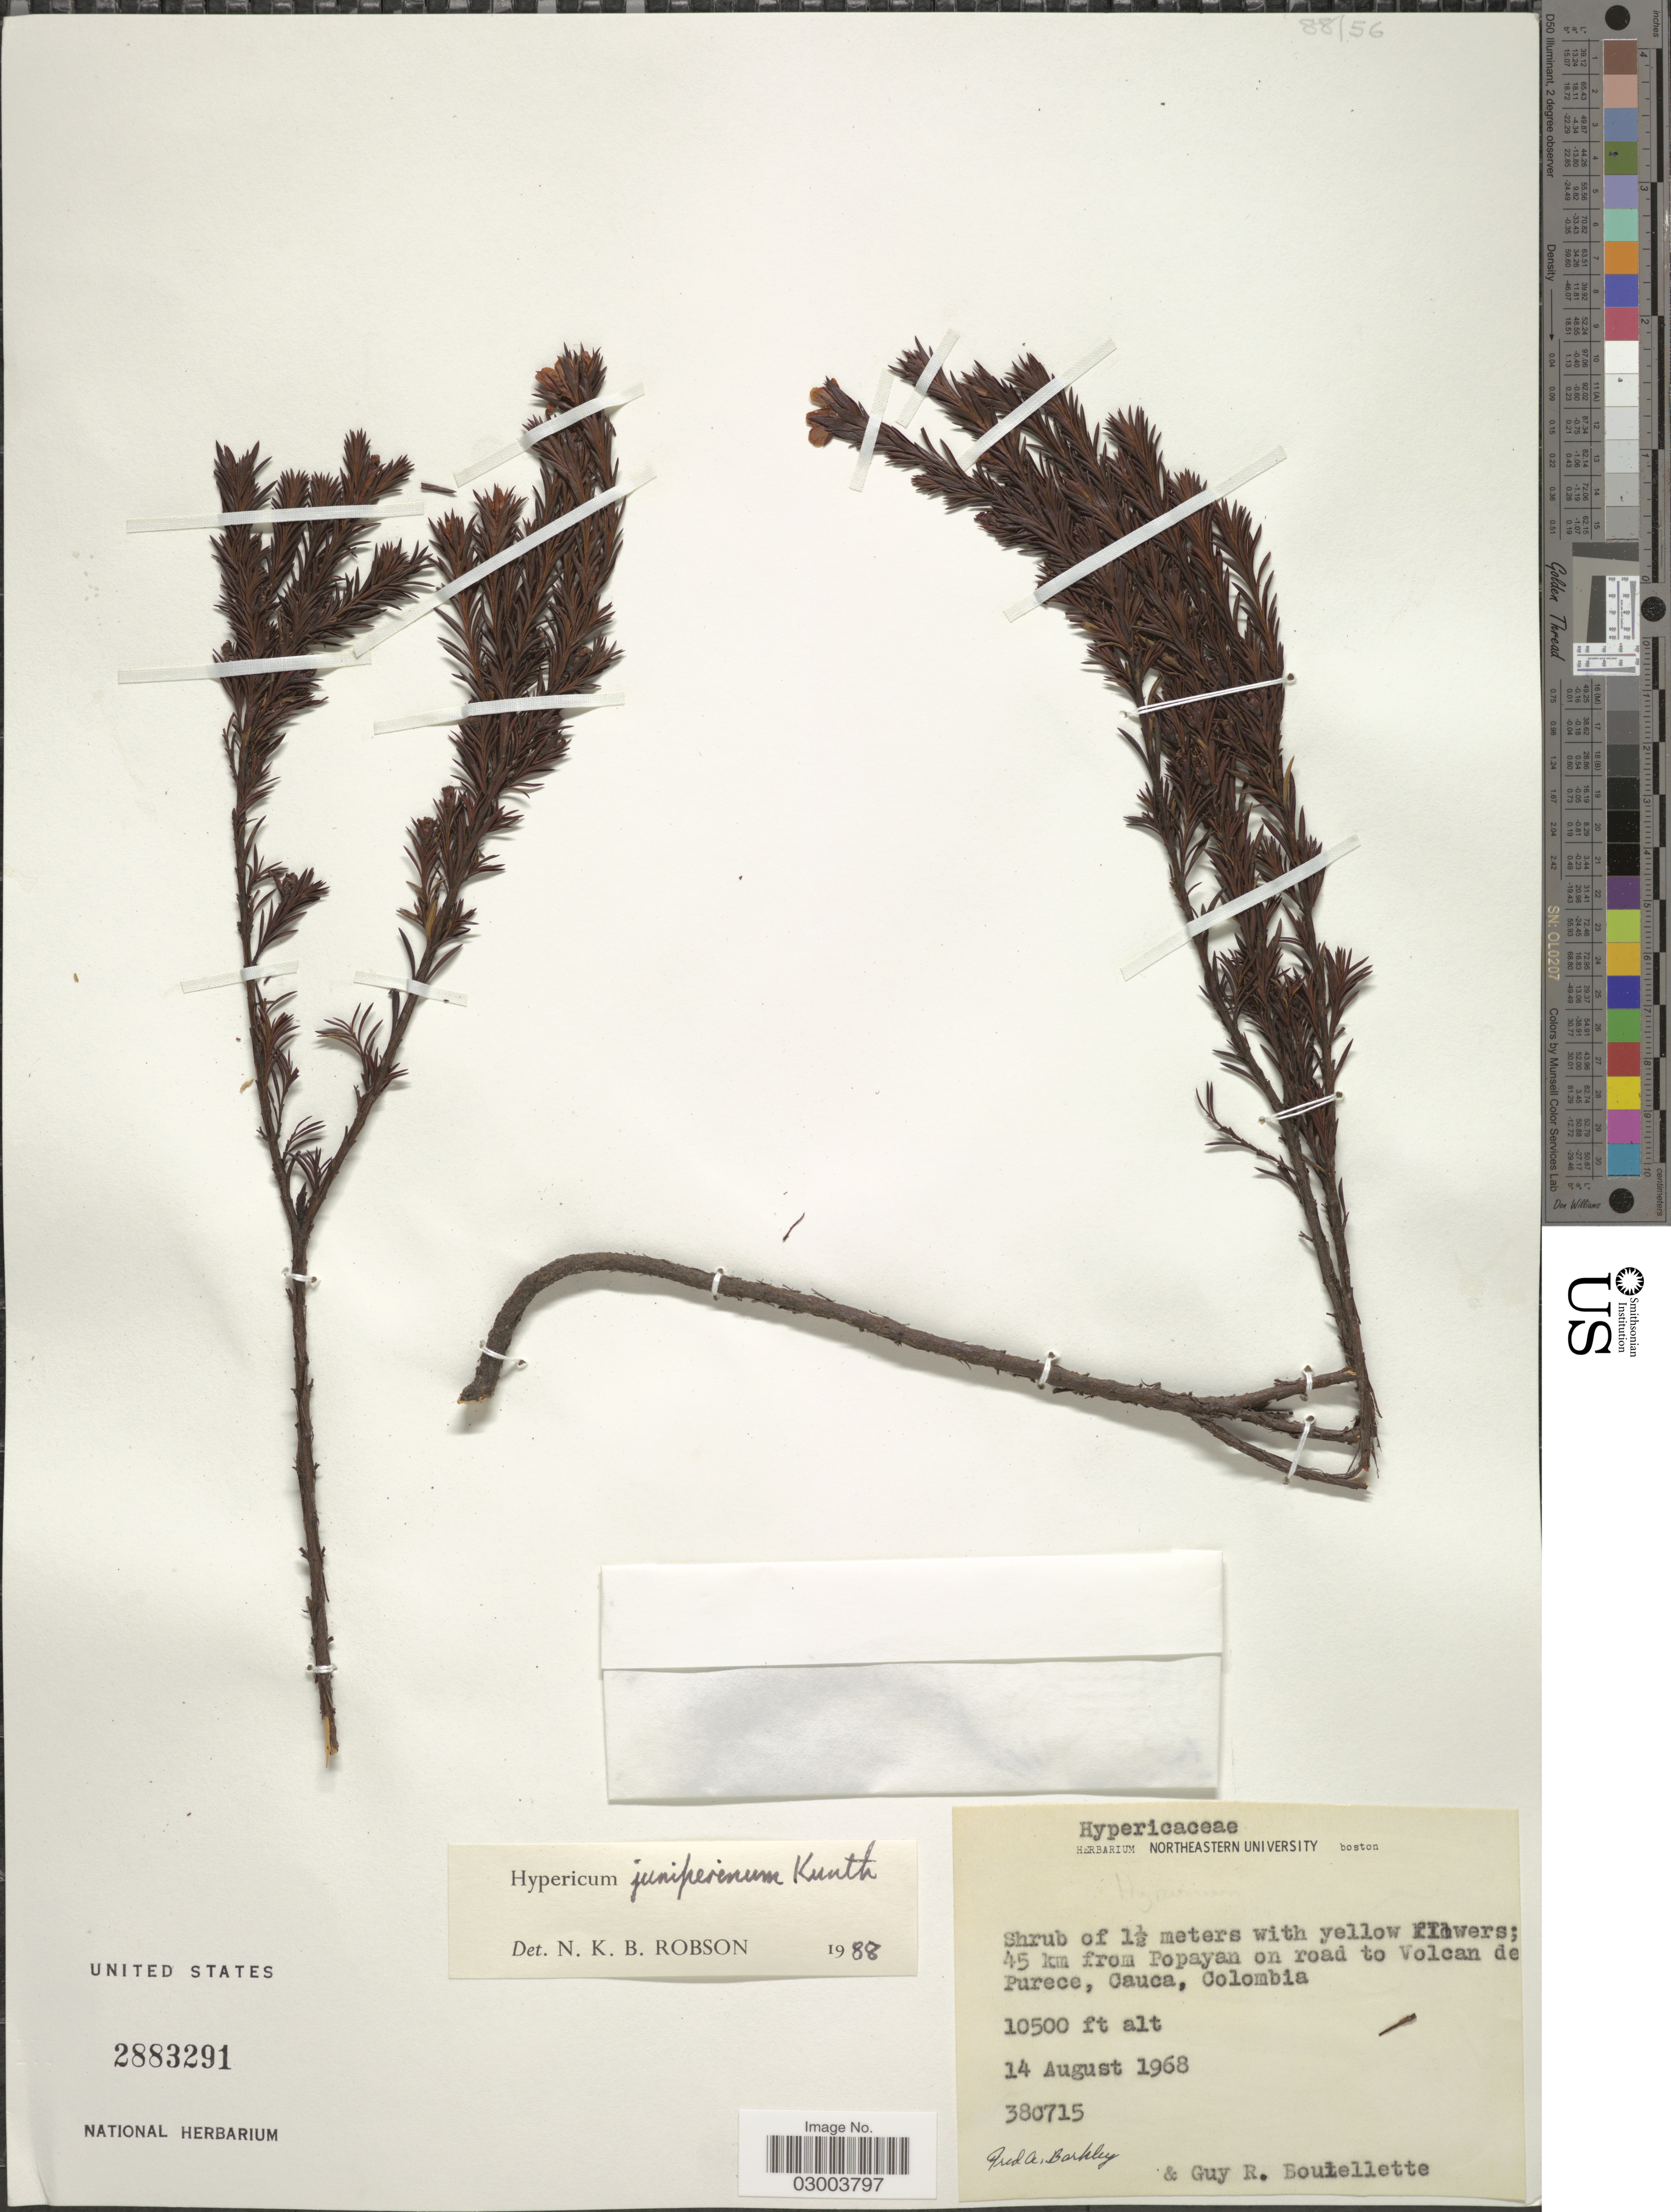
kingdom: Plantae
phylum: Tracheophyta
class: Magnoliopsida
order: Malpighiales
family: Hypericaceae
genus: Hypericum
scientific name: Hypericum juniperinum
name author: Kunth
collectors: F. A. Barkley & G. Bouthillette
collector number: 38C715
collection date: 1968-08-14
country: Colombia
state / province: Cauca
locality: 45 km from Popayan on road to Volcan de Purece.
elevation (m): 3200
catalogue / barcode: US 2883291